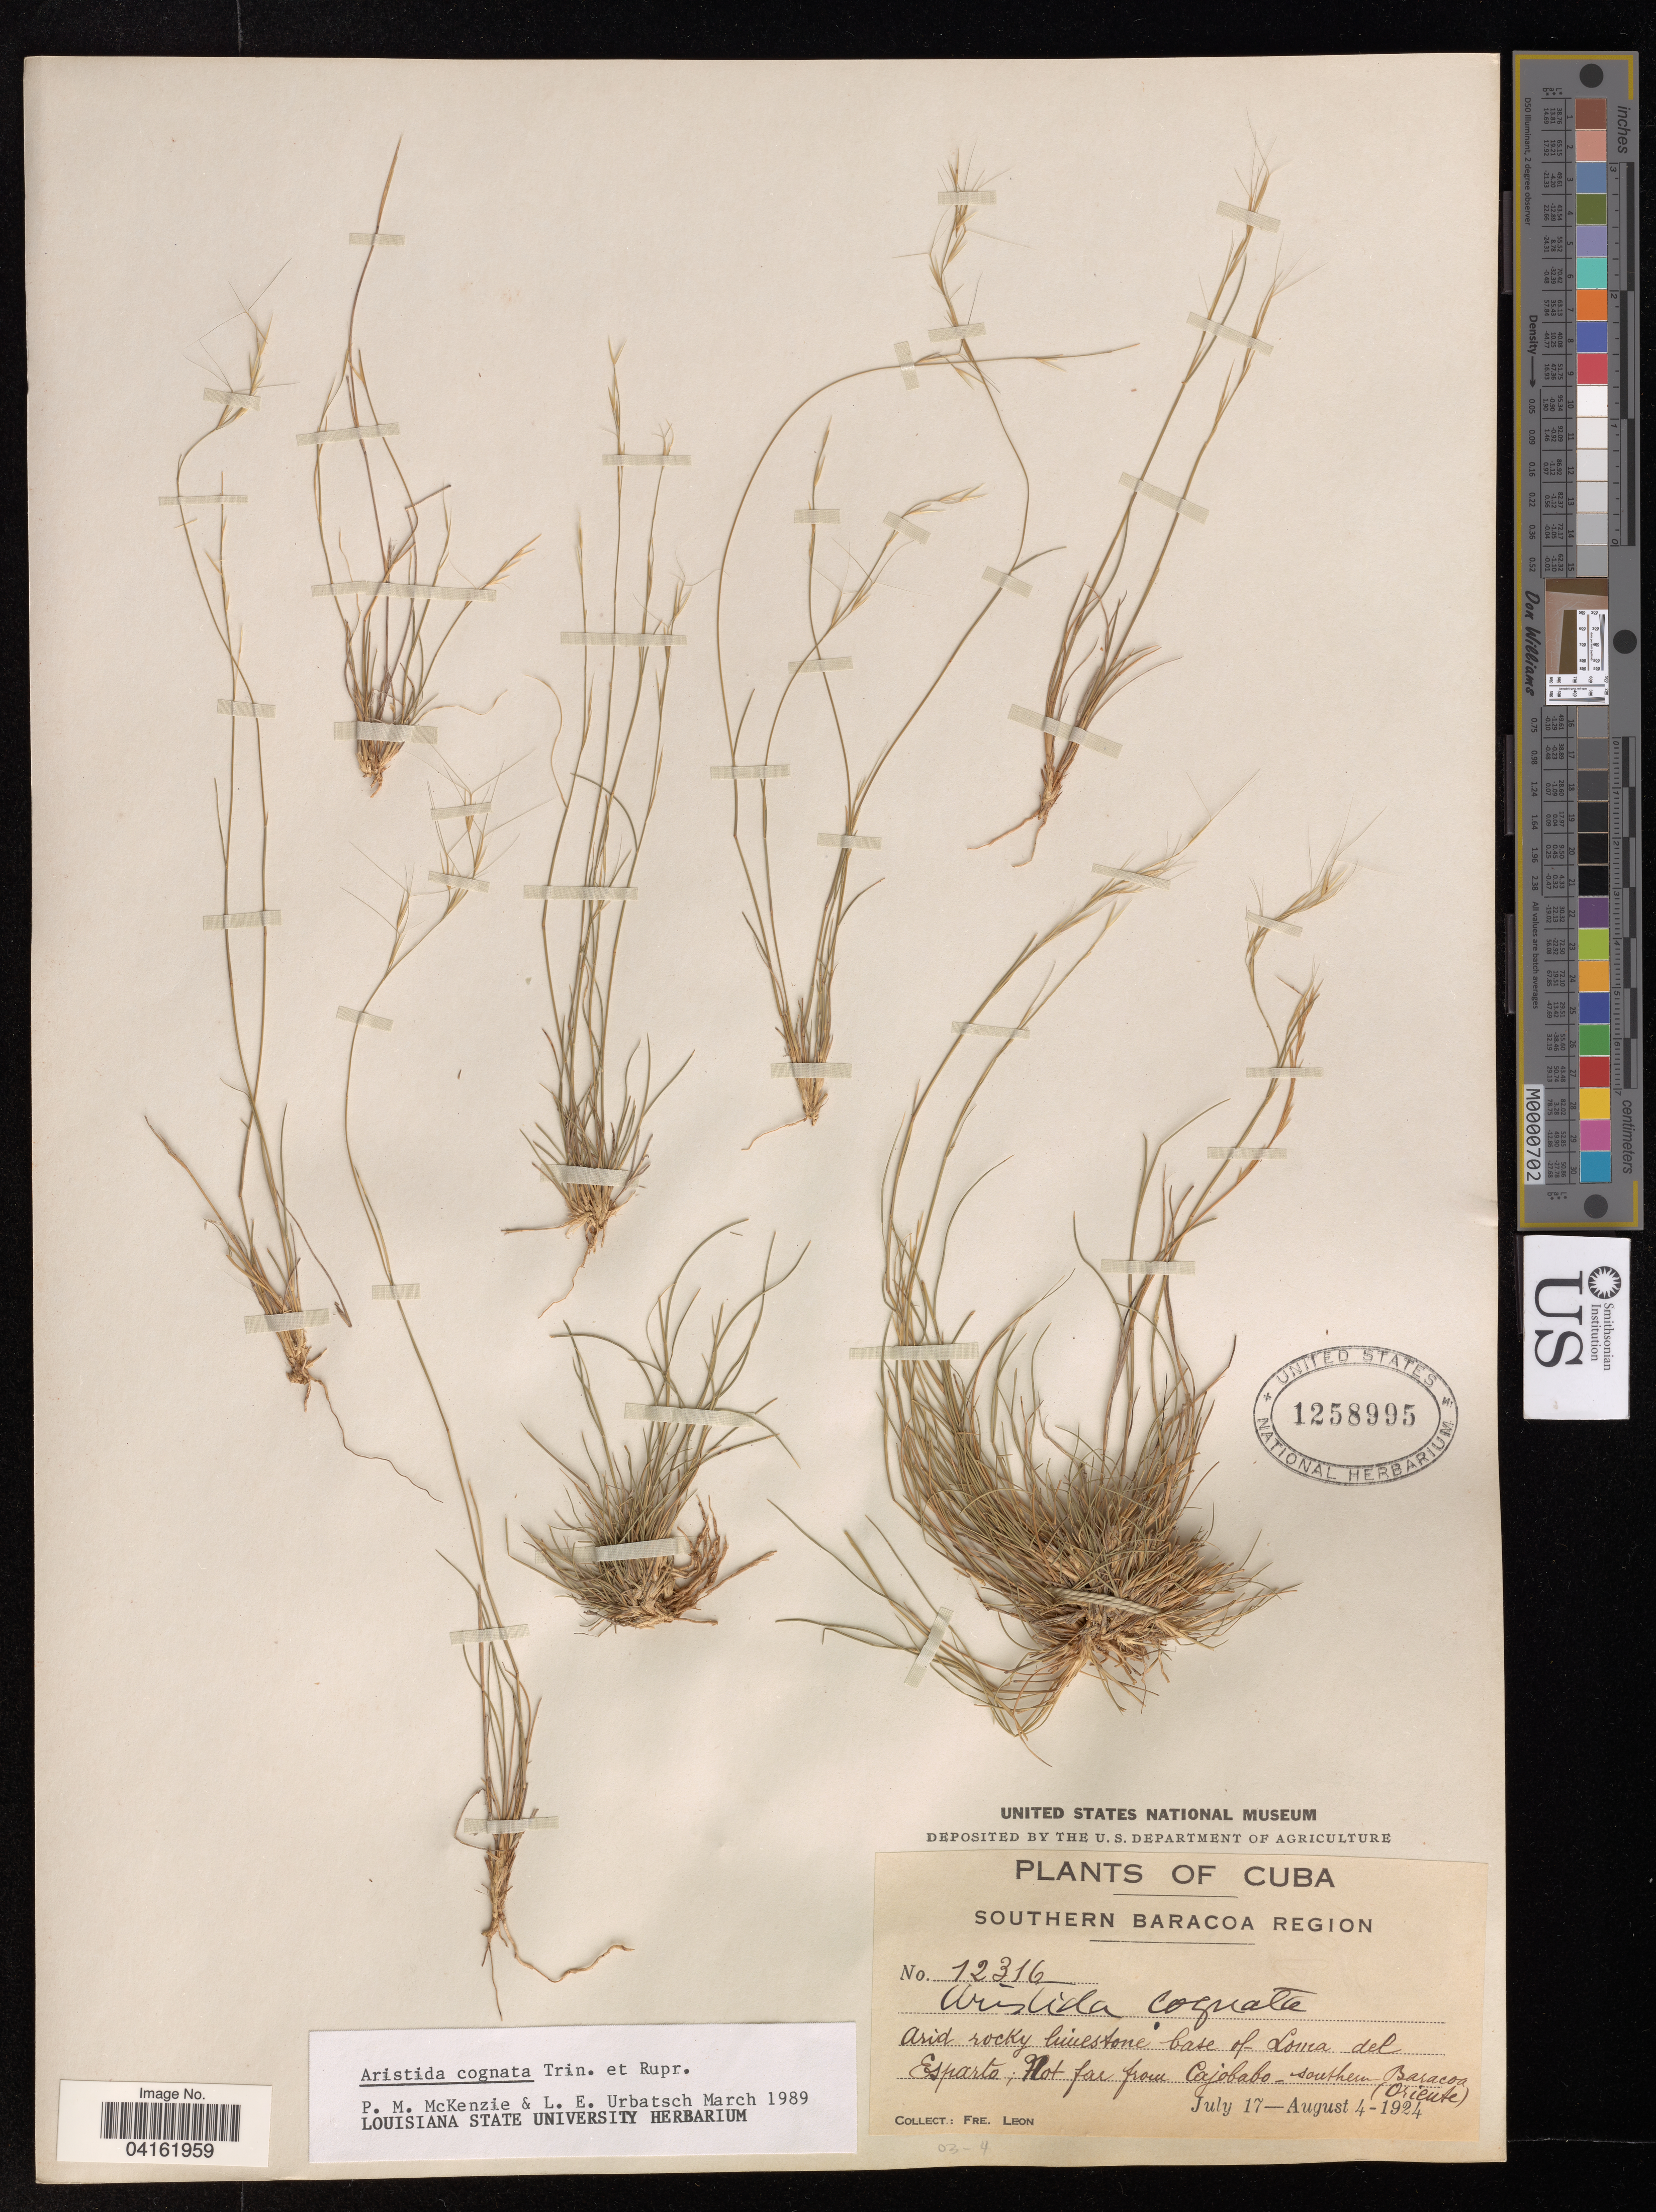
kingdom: Plantae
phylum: Tracheophyta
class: Liliopsida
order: Poales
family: Poaceae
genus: Aristida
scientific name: Aristida cognata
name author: Trin. & Rupr.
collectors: Bro. León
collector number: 12316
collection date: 1924-07-17/1924-08-04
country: Cuba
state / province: Oriente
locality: Southern Baracoa Region. Arid rocky limestone base of Loma del Esparto; Flat face* from Cajobabo - southern Baracoa.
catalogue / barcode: US 1258995